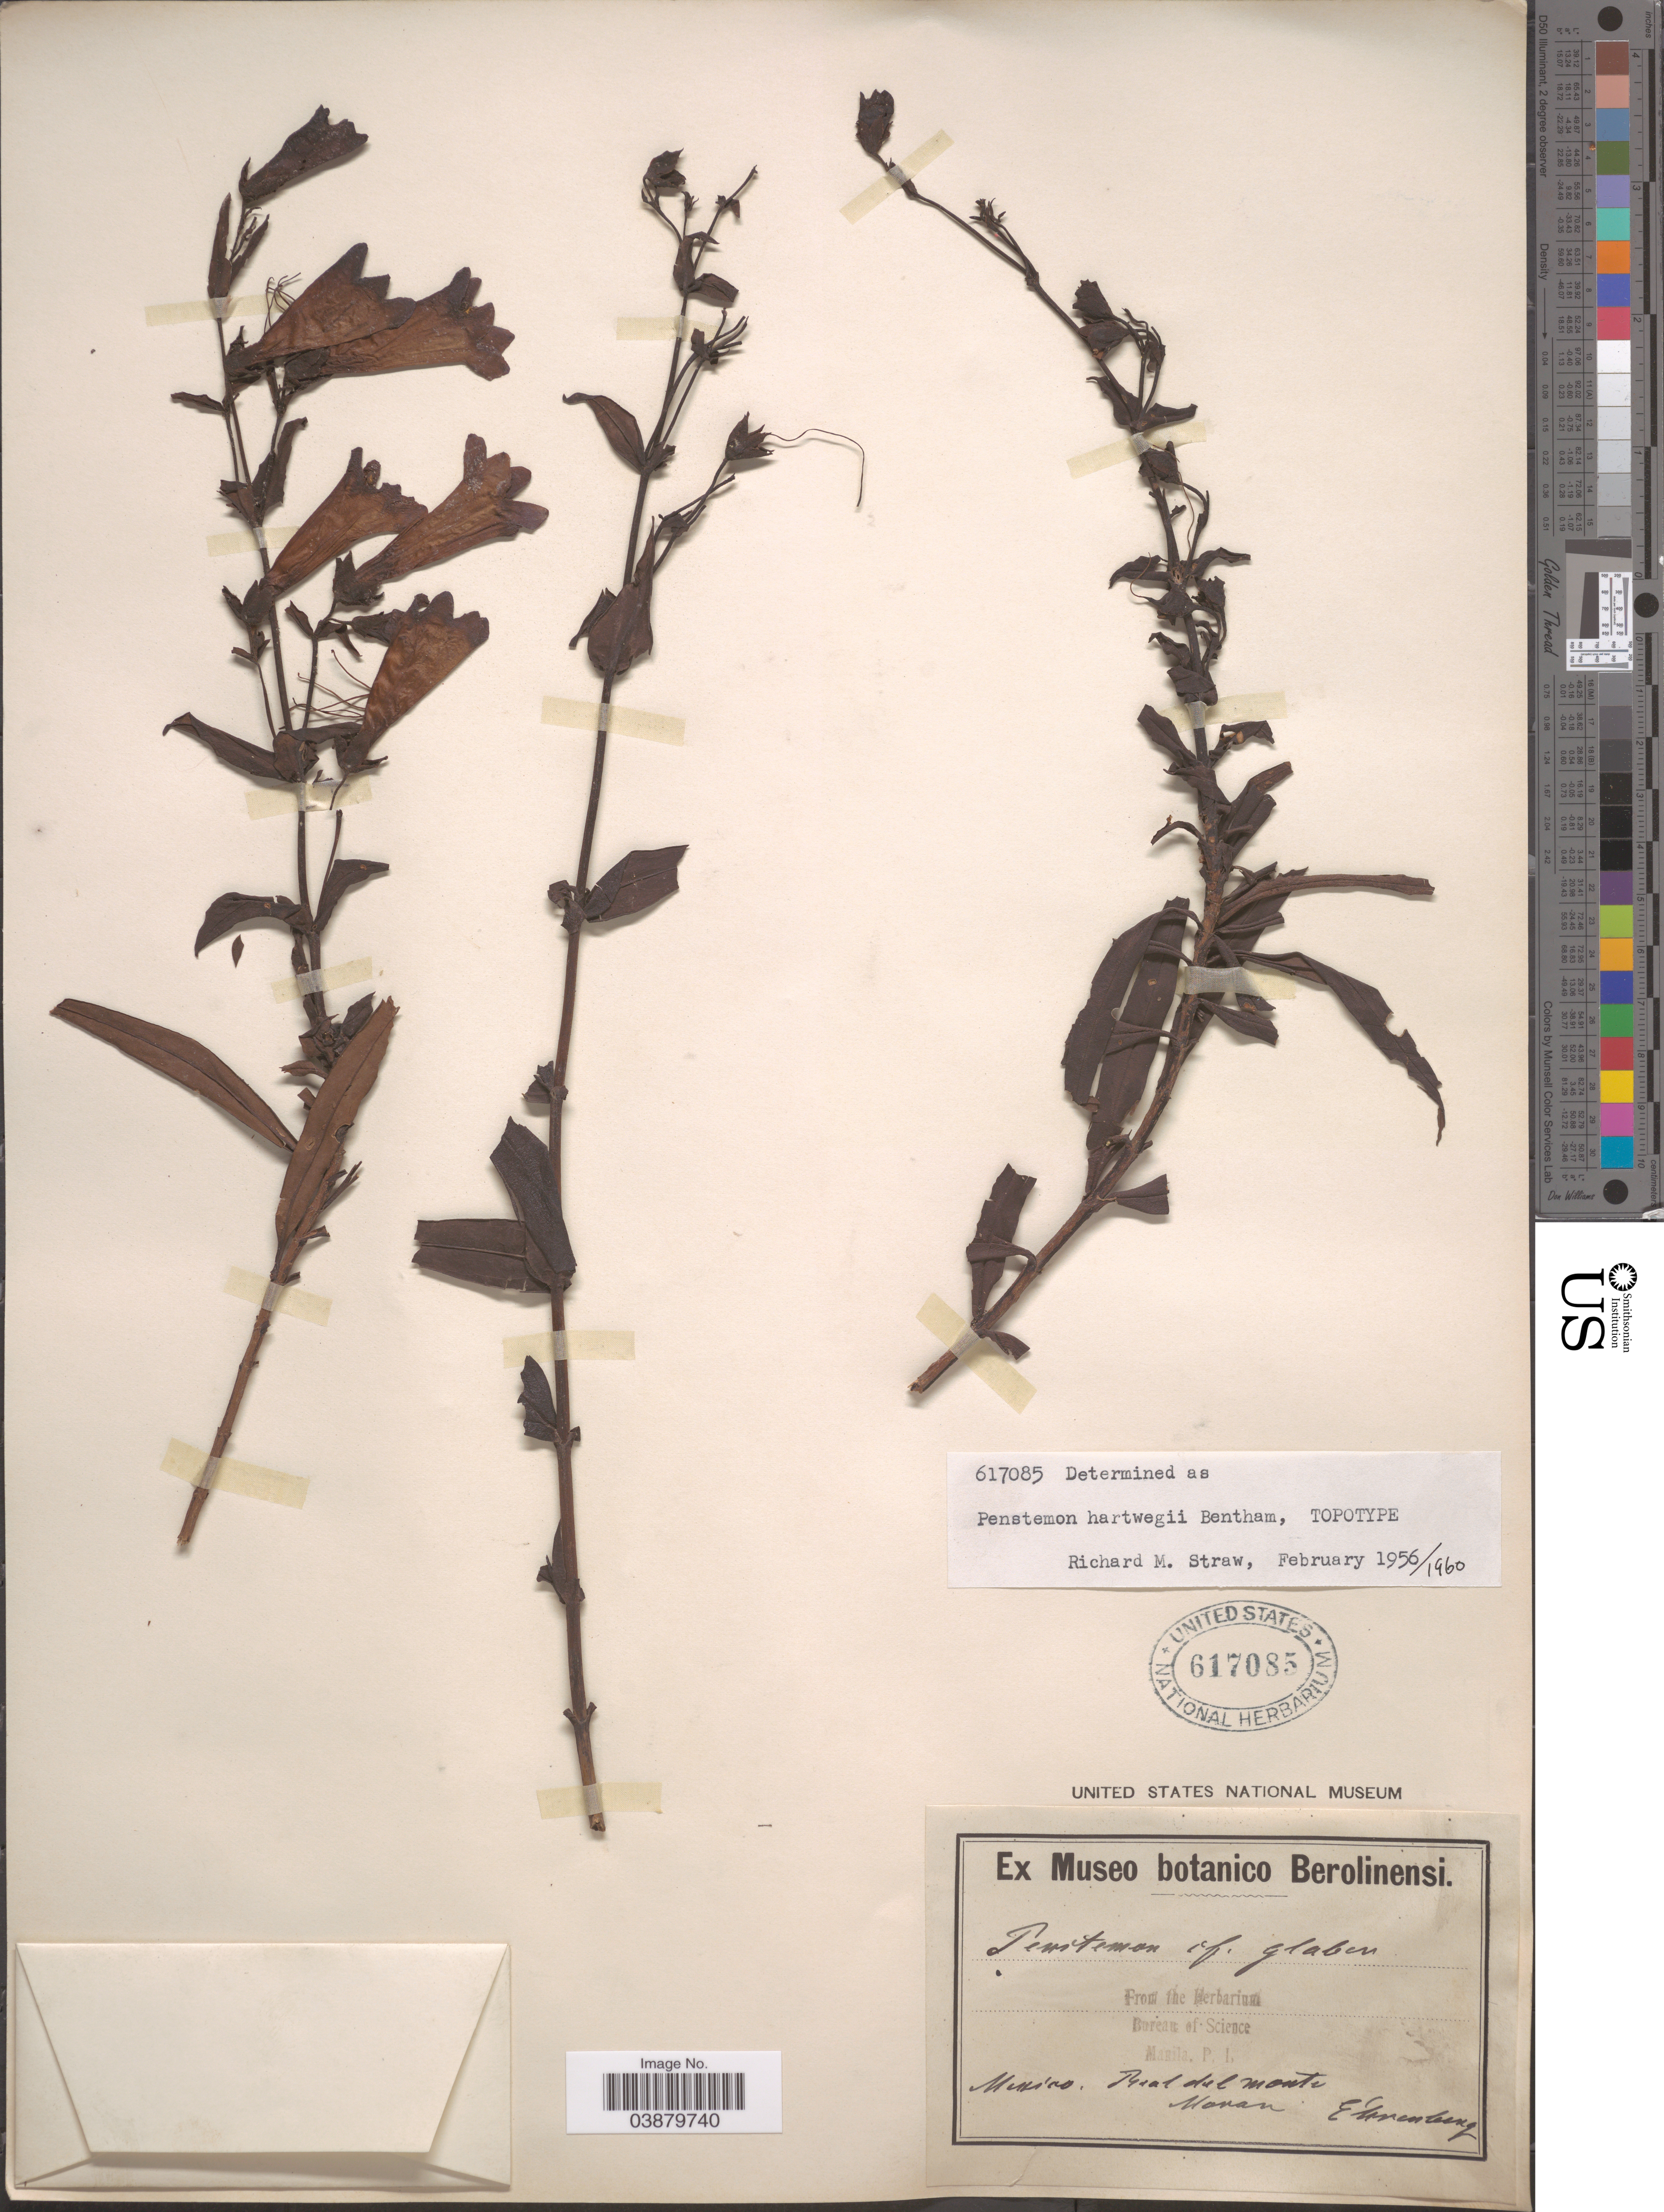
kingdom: Plantae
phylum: Tracheophyta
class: Magnoliopsida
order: Lamiales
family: Plantaginaceae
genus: Penstemon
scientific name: Penstemon hartwegi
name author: Benth.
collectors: -. Ehrenberg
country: Mexico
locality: Real del monte, Moran.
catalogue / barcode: US 617085